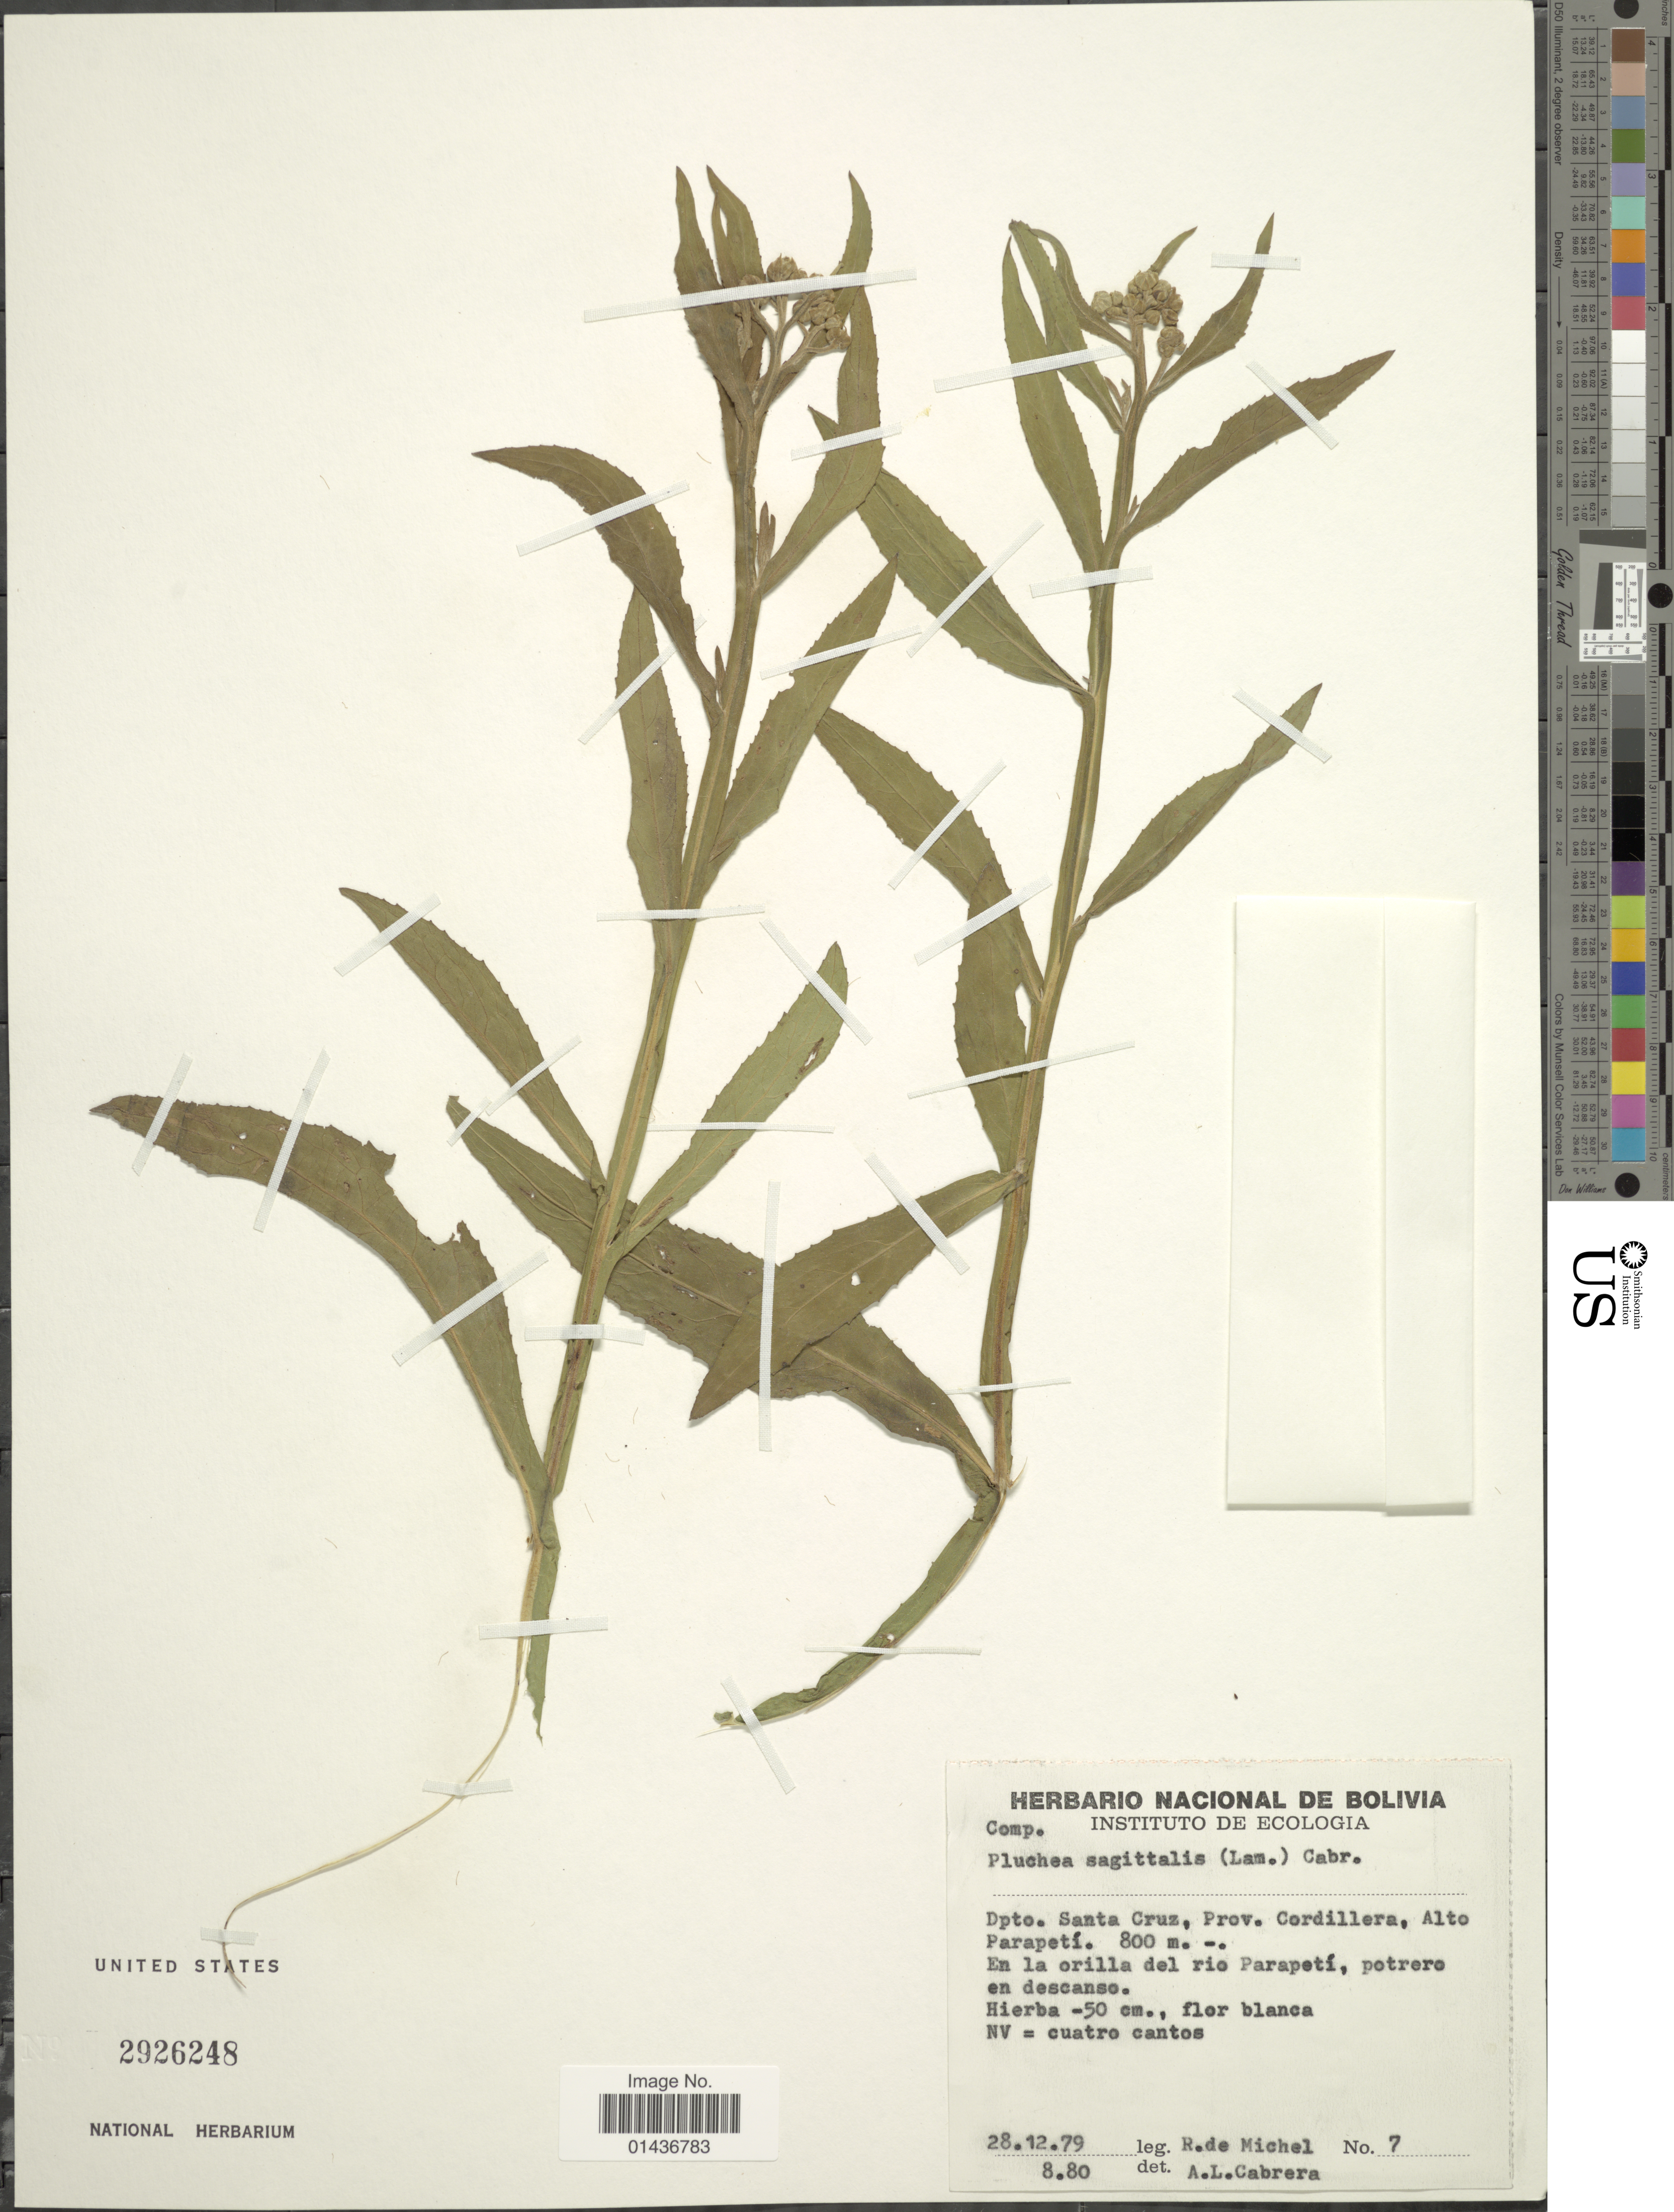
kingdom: Plantae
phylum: Tracheophyta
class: Magnoliopsida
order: Asterales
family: Asteraceae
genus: Pluchea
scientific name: Pluchea sagittalis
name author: (Lam.) Cabrera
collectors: R. d. Michel & A. L. Cabrera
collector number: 7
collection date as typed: Transcribed d/m/y: 28/12/79 to 28/8/80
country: Bolivia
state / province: Santa Cruz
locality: Dpto. Santa Cruz, Prov. Cordillera, Alto Parapeti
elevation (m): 800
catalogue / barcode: US 2926248